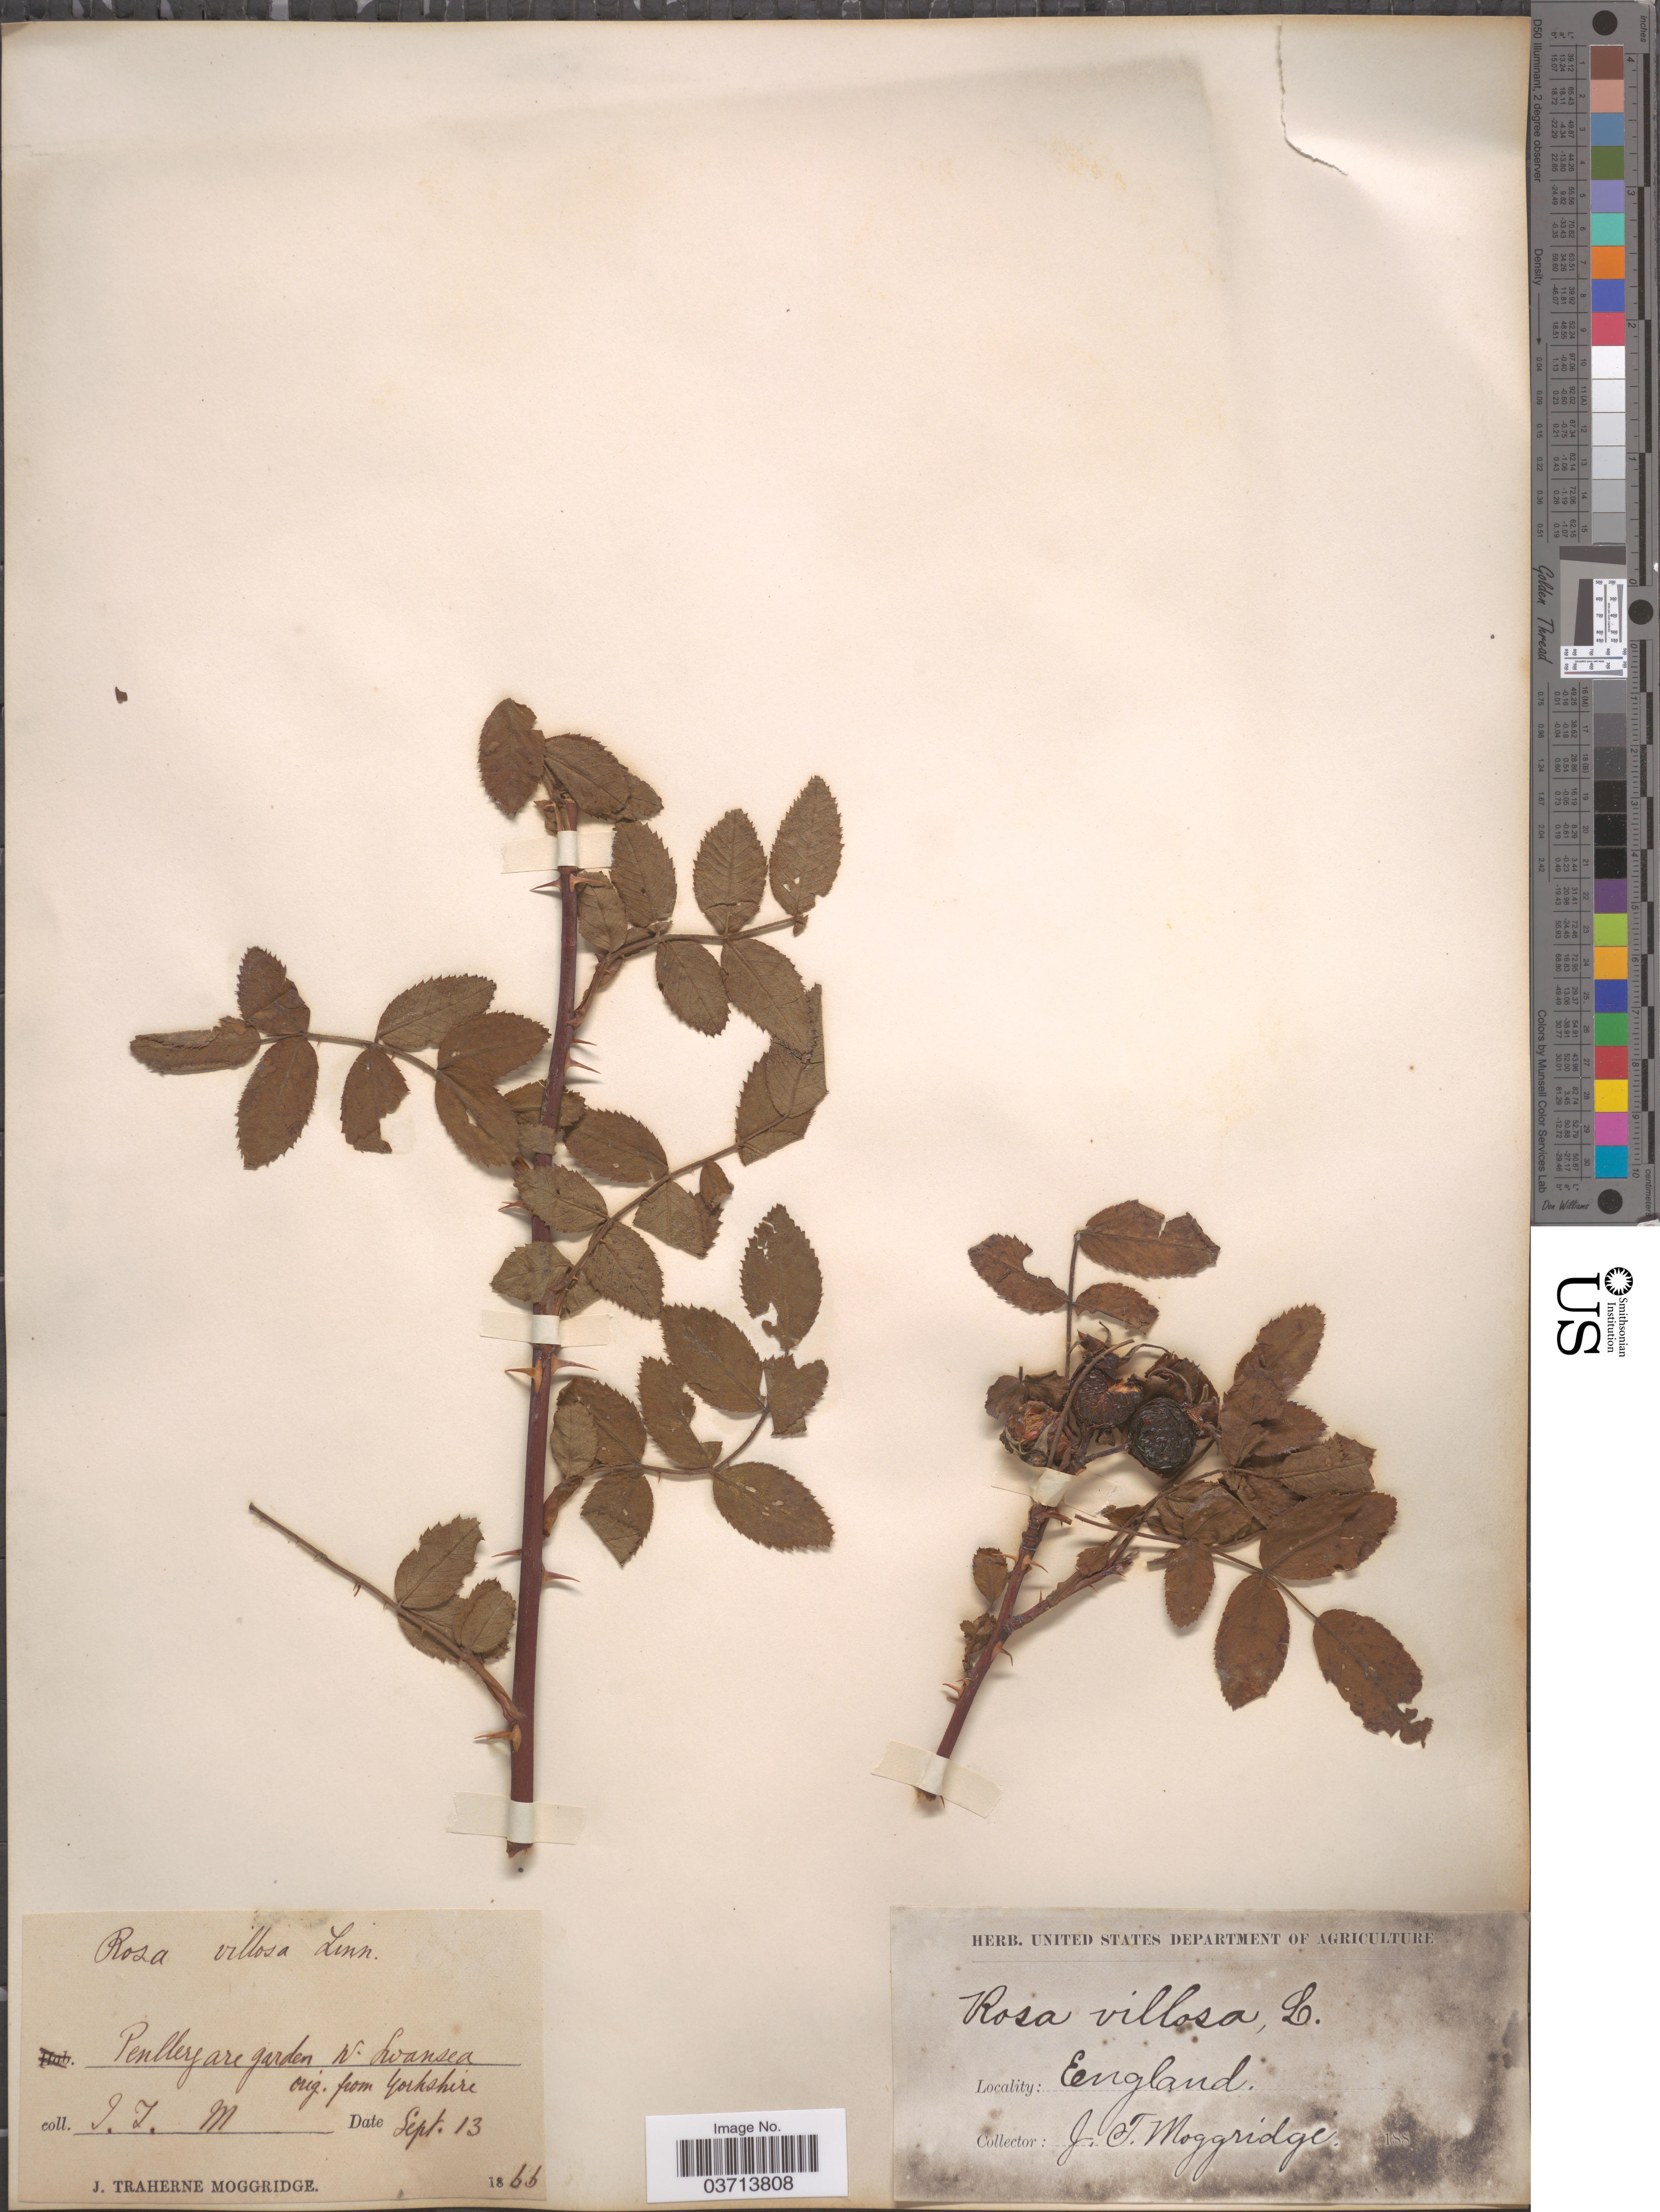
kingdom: Plantae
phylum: Tracheophyta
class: Magnoliopsida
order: Rosales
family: Rosaceae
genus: Rosa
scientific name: Rosa villosa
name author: L.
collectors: J. T. Moggridge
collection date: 1866-09-13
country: United Kingdom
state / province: England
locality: Penllergare garden W. Swansea